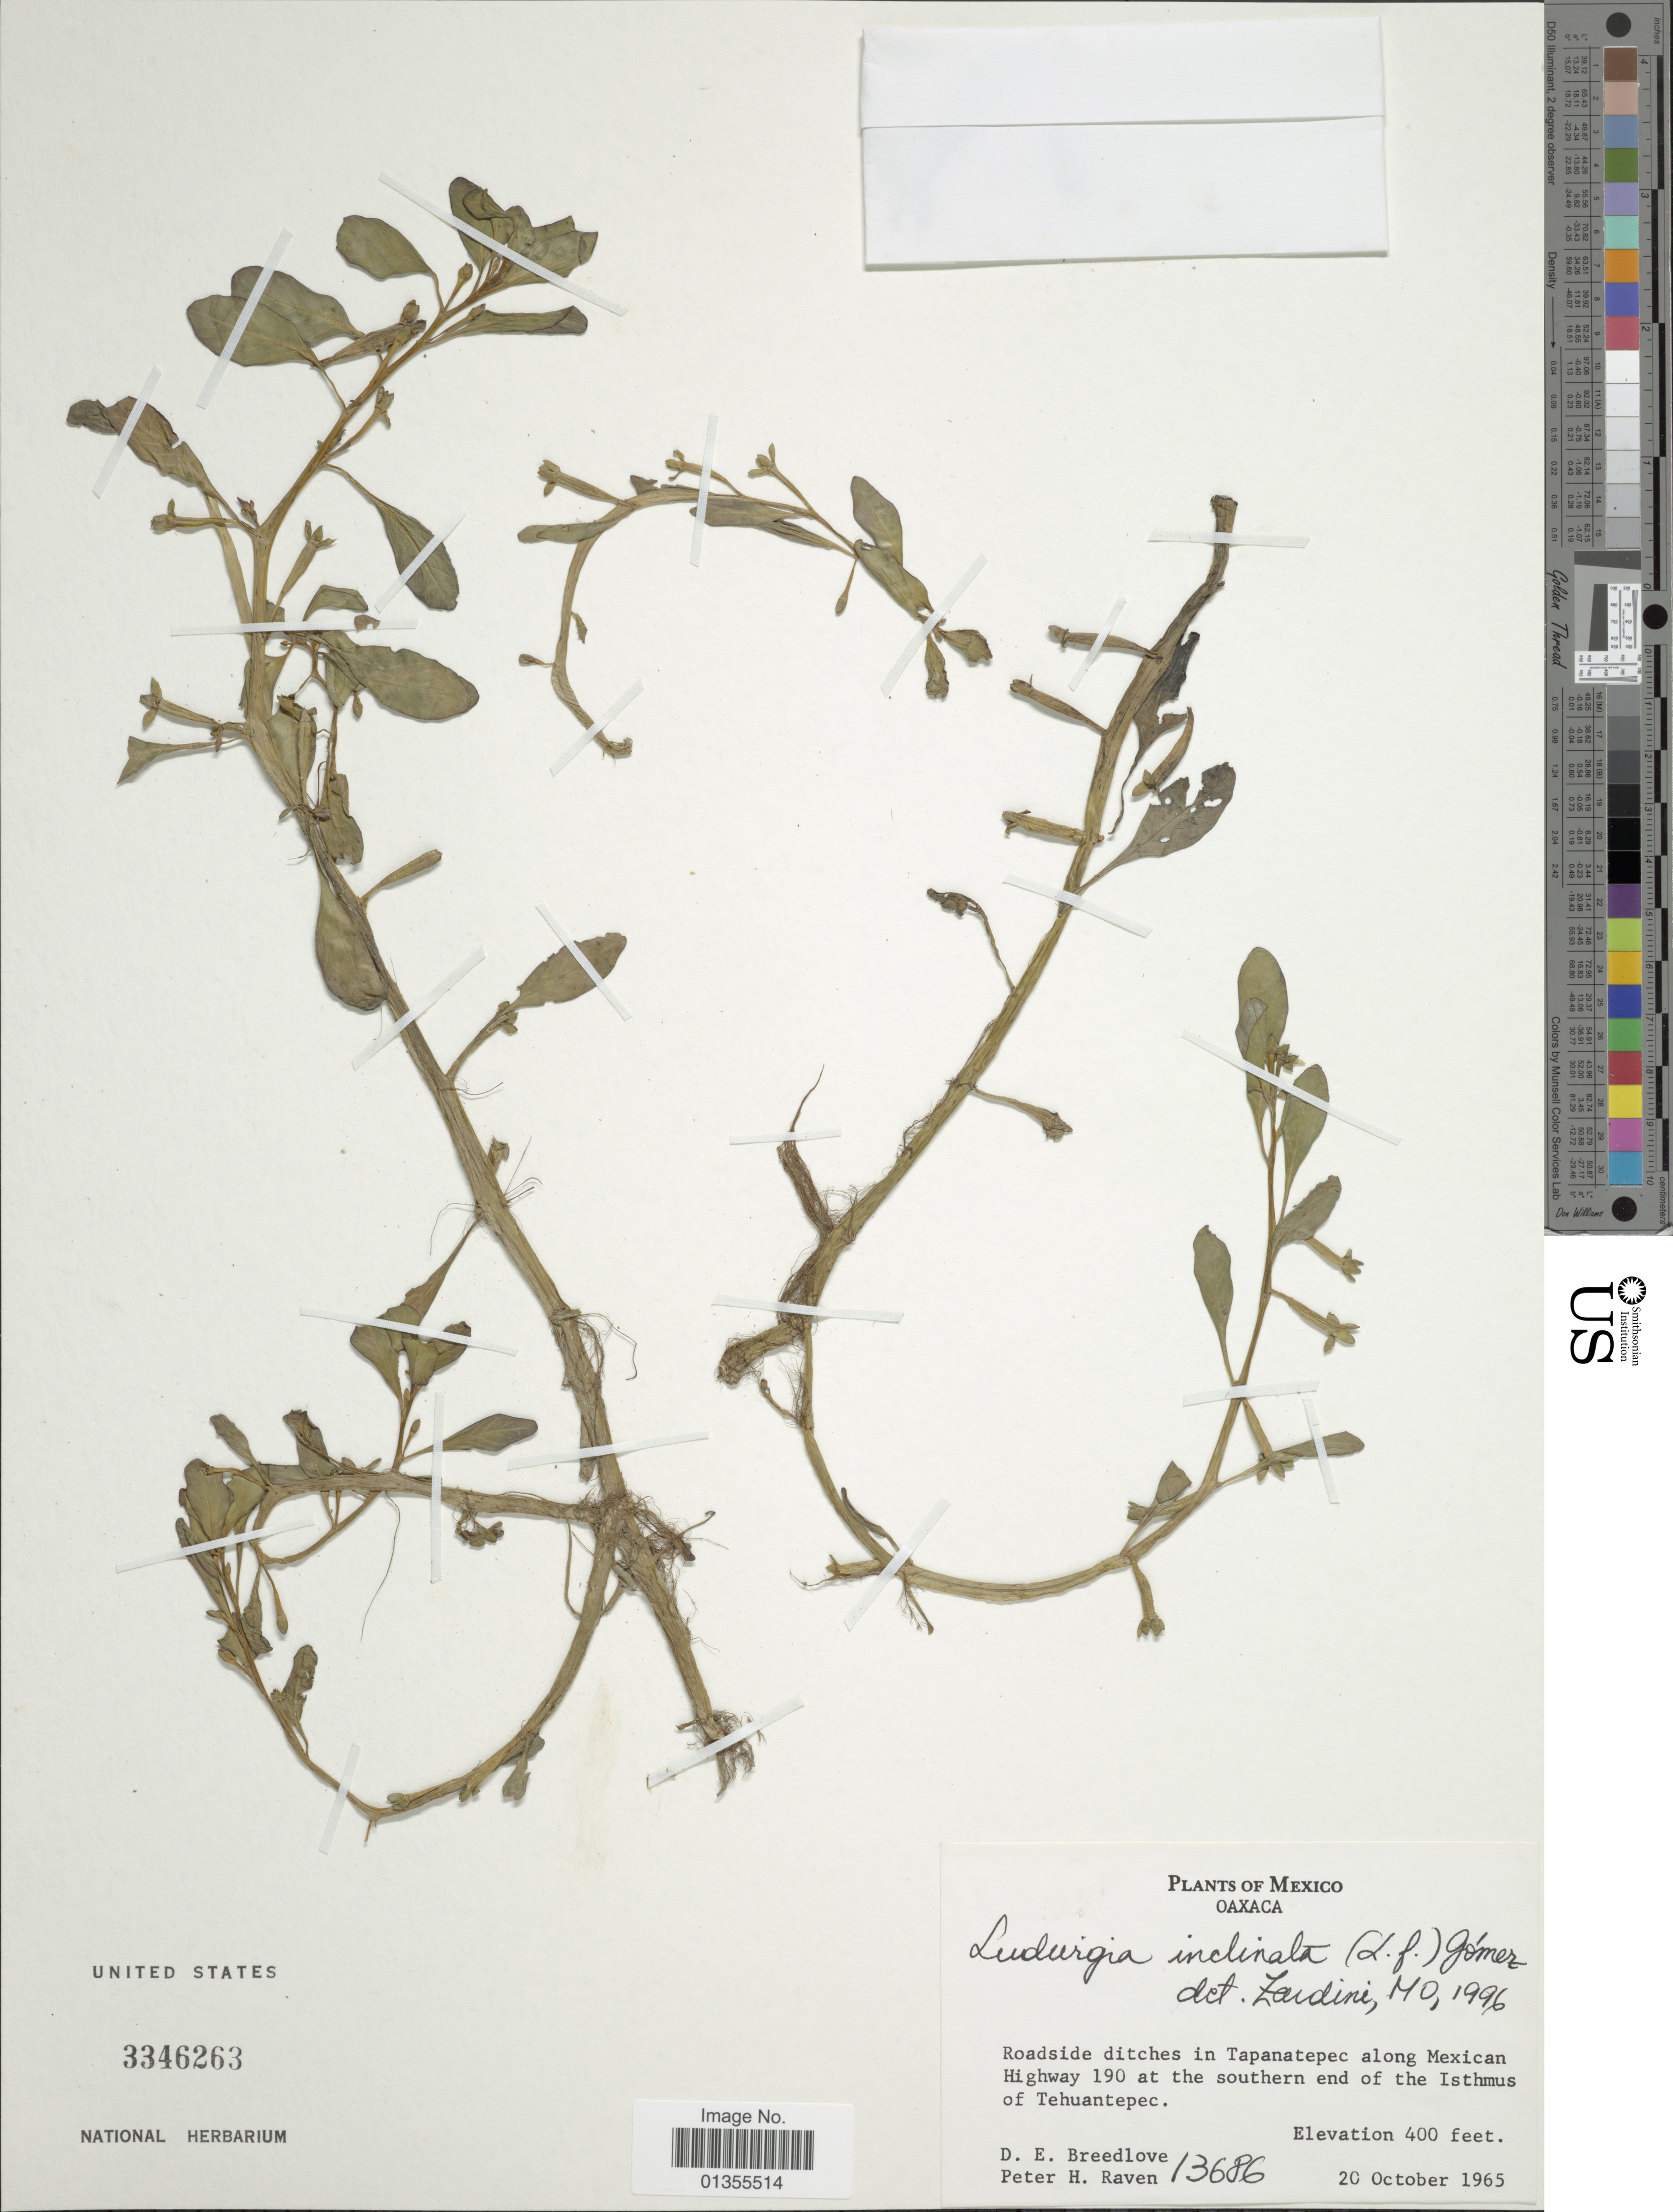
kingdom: Plantae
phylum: Tracheophyta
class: Magnoliopsida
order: Myrtales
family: Onagraceae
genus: Ludwigia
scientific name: Ludwigia inclinata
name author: (L. f.) M. Gómez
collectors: D. E. Breedlove & P. Raven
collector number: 13686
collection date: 1965-10-20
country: Mexico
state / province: Oaxaca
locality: Roadside ditches in Tapanatepec along Mexican Highway 190 at the southern end of the Isthmus of Tehuantepec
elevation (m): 122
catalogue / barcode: US 3346263